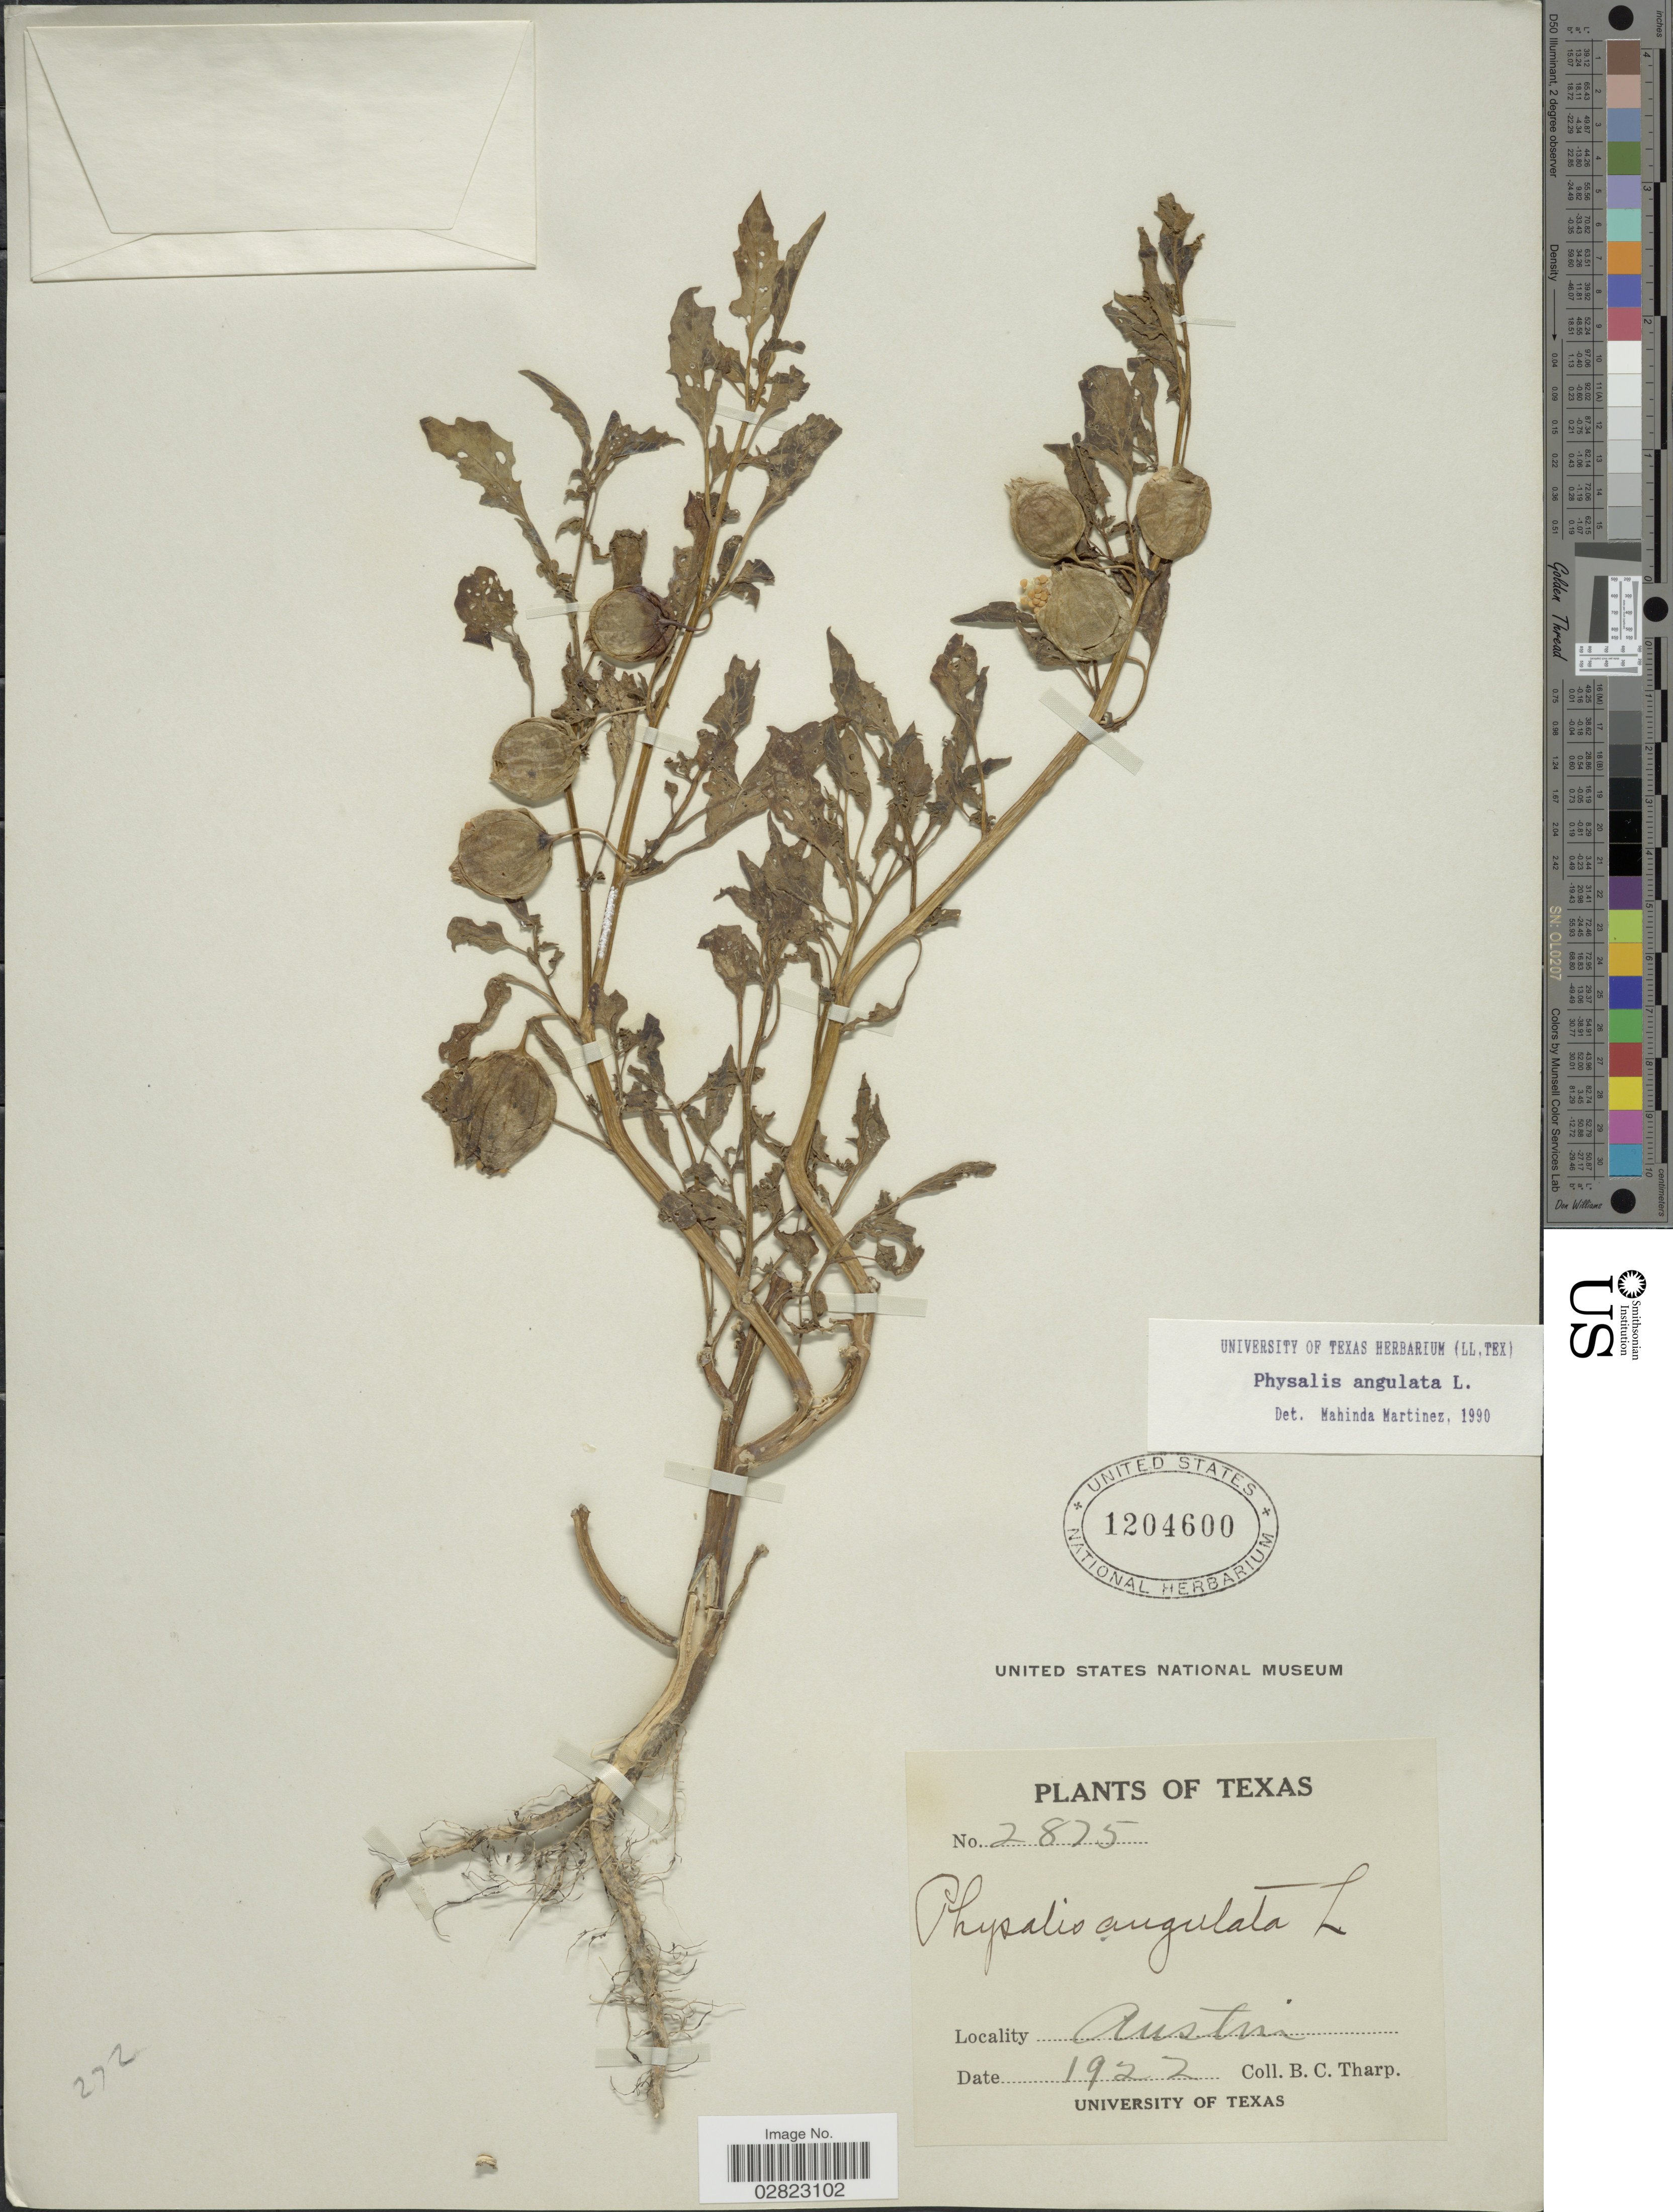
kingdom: Plantae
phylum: Tracheophyta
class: Magnoliopsida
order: Solanales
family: Solanaceae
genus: Physalis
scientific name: Physalis angulata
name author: L.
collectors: B. C. Tharp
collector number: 2875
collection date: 1922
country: United States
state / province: Texas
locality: Austin.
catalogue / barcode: US 1204600